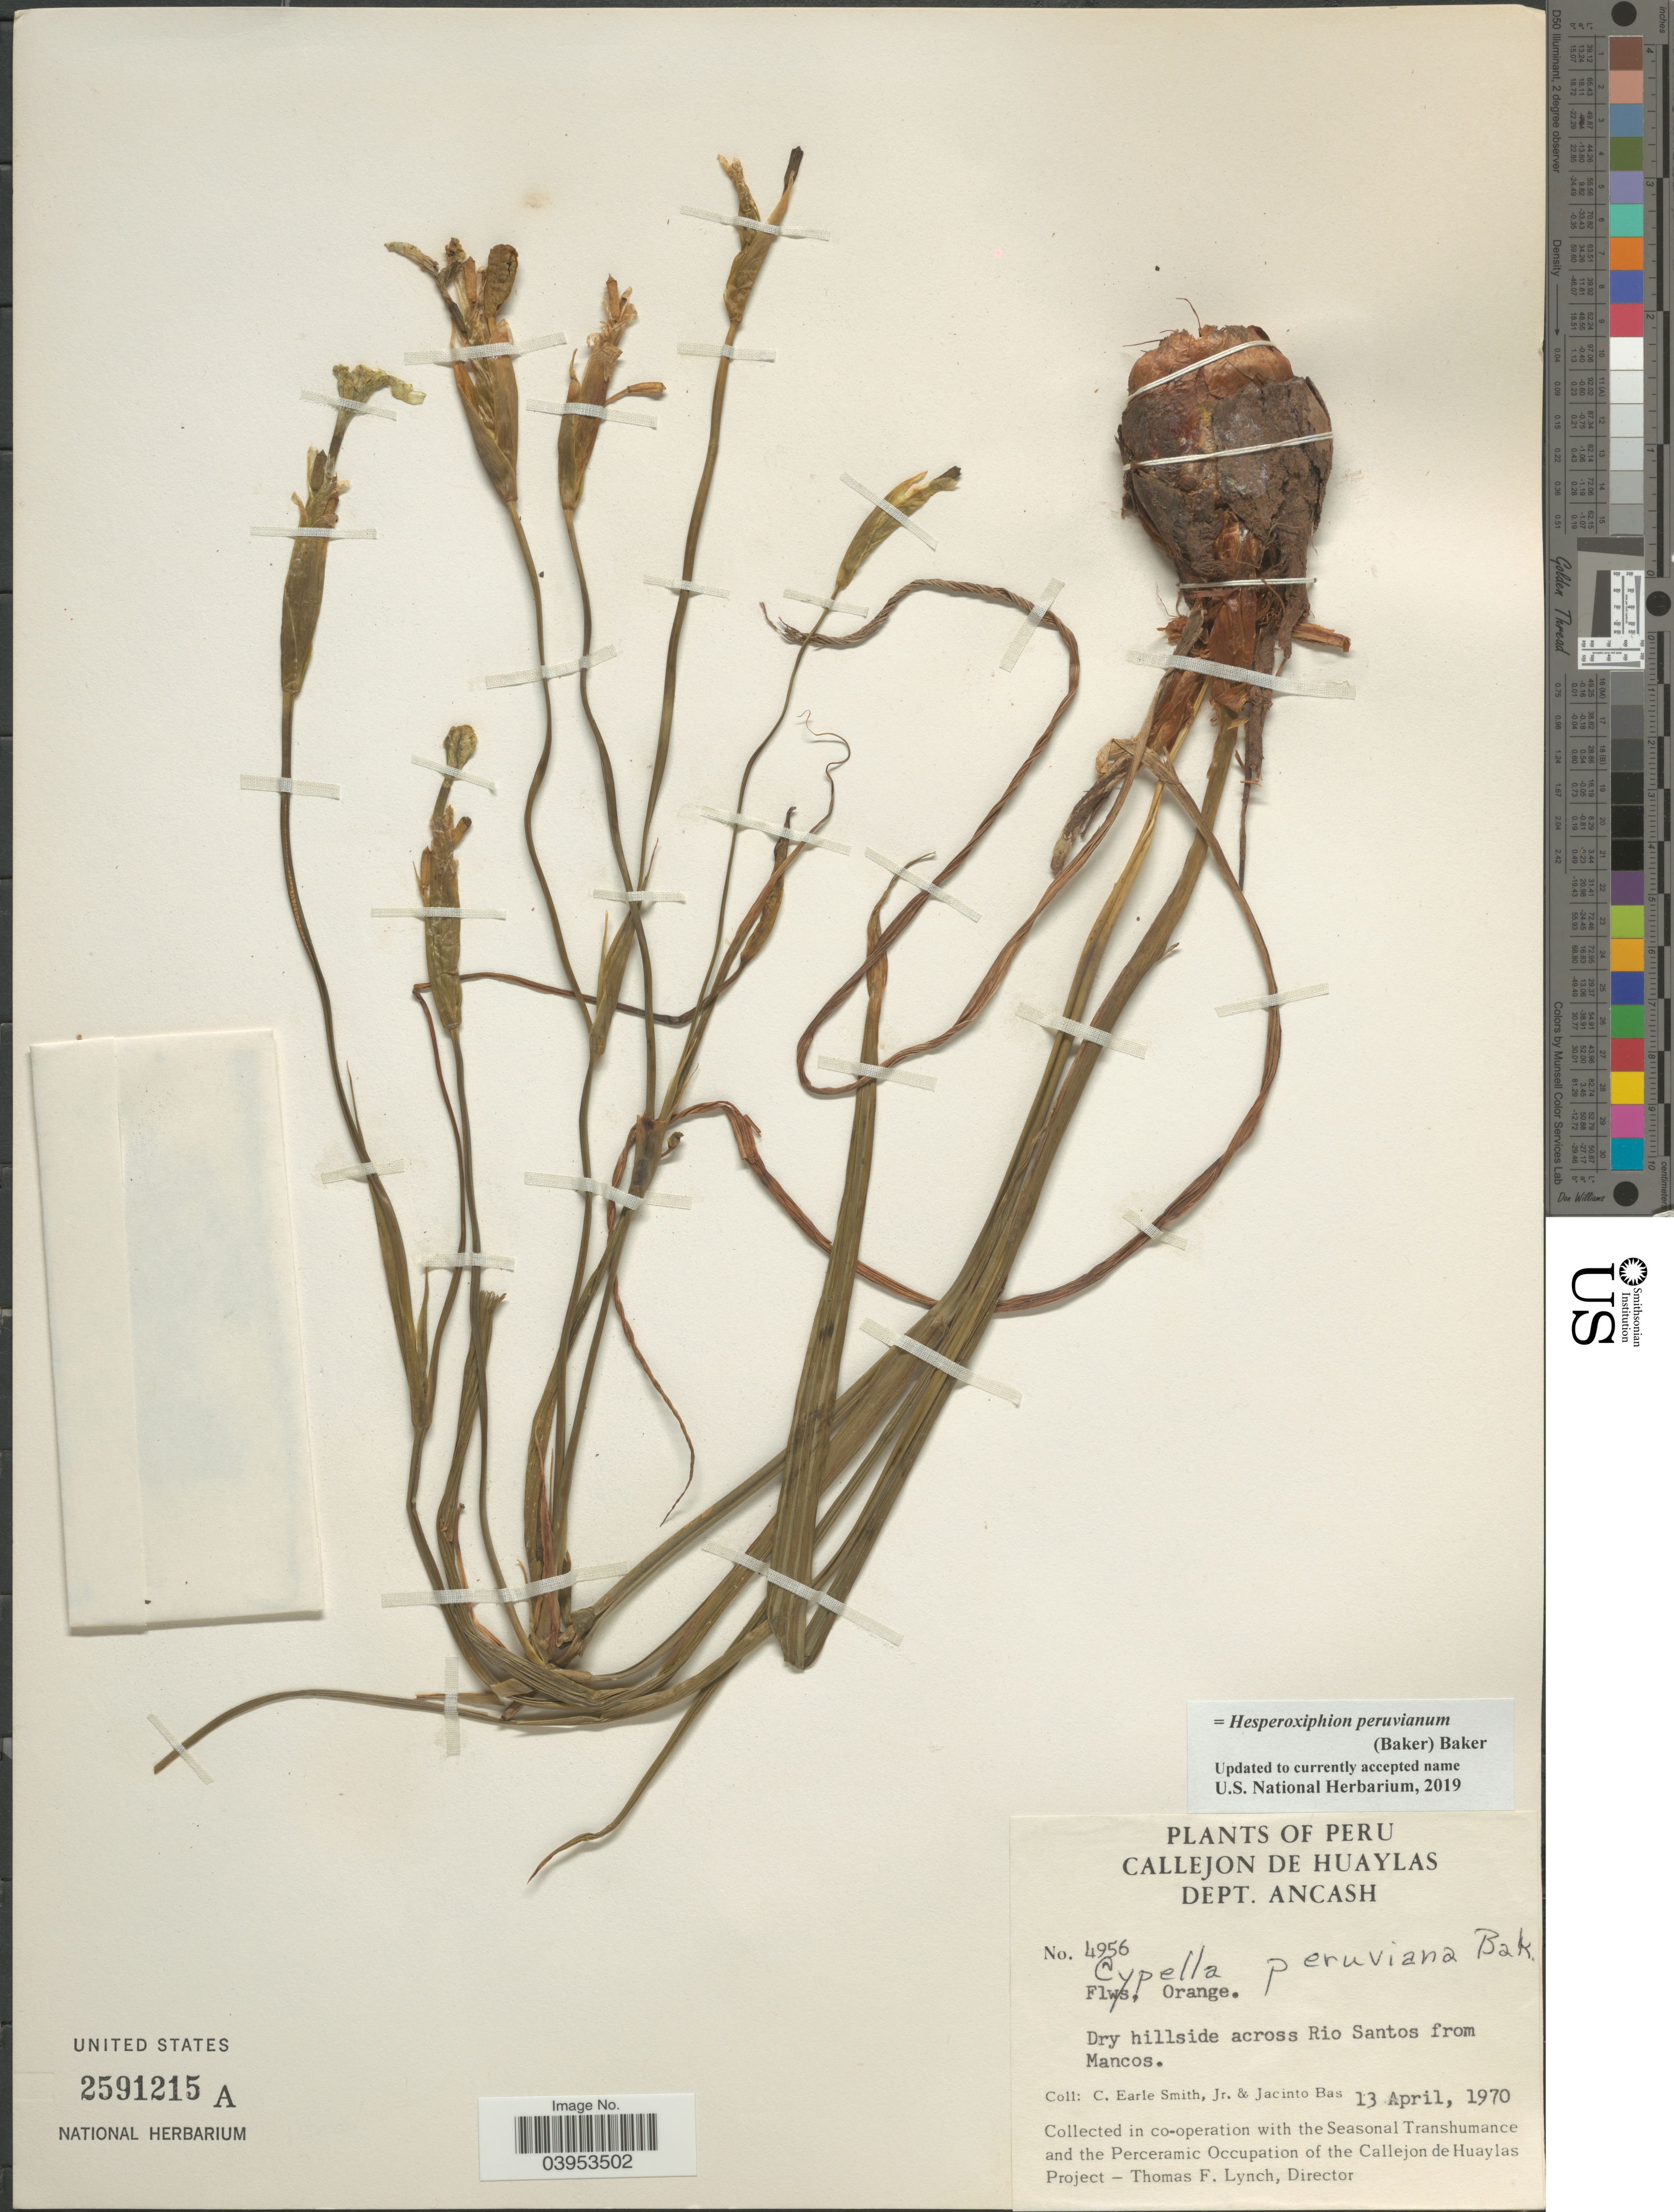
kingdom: Plantae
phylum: Tracheophyta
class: Liliopsida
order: Asparagales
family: Iridaceae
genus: Hesperoxiphion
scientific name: Hesperoxiphion peruvianum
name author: Baker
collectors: C. E. Smith Jr. & J. Bas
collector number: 4956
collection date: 1970-04-13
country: Peru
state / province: Ancash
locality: Callejon de Huaylas. Dept. Ancash. Across Rio Santos from Mancos.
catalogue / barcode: US 2591215A